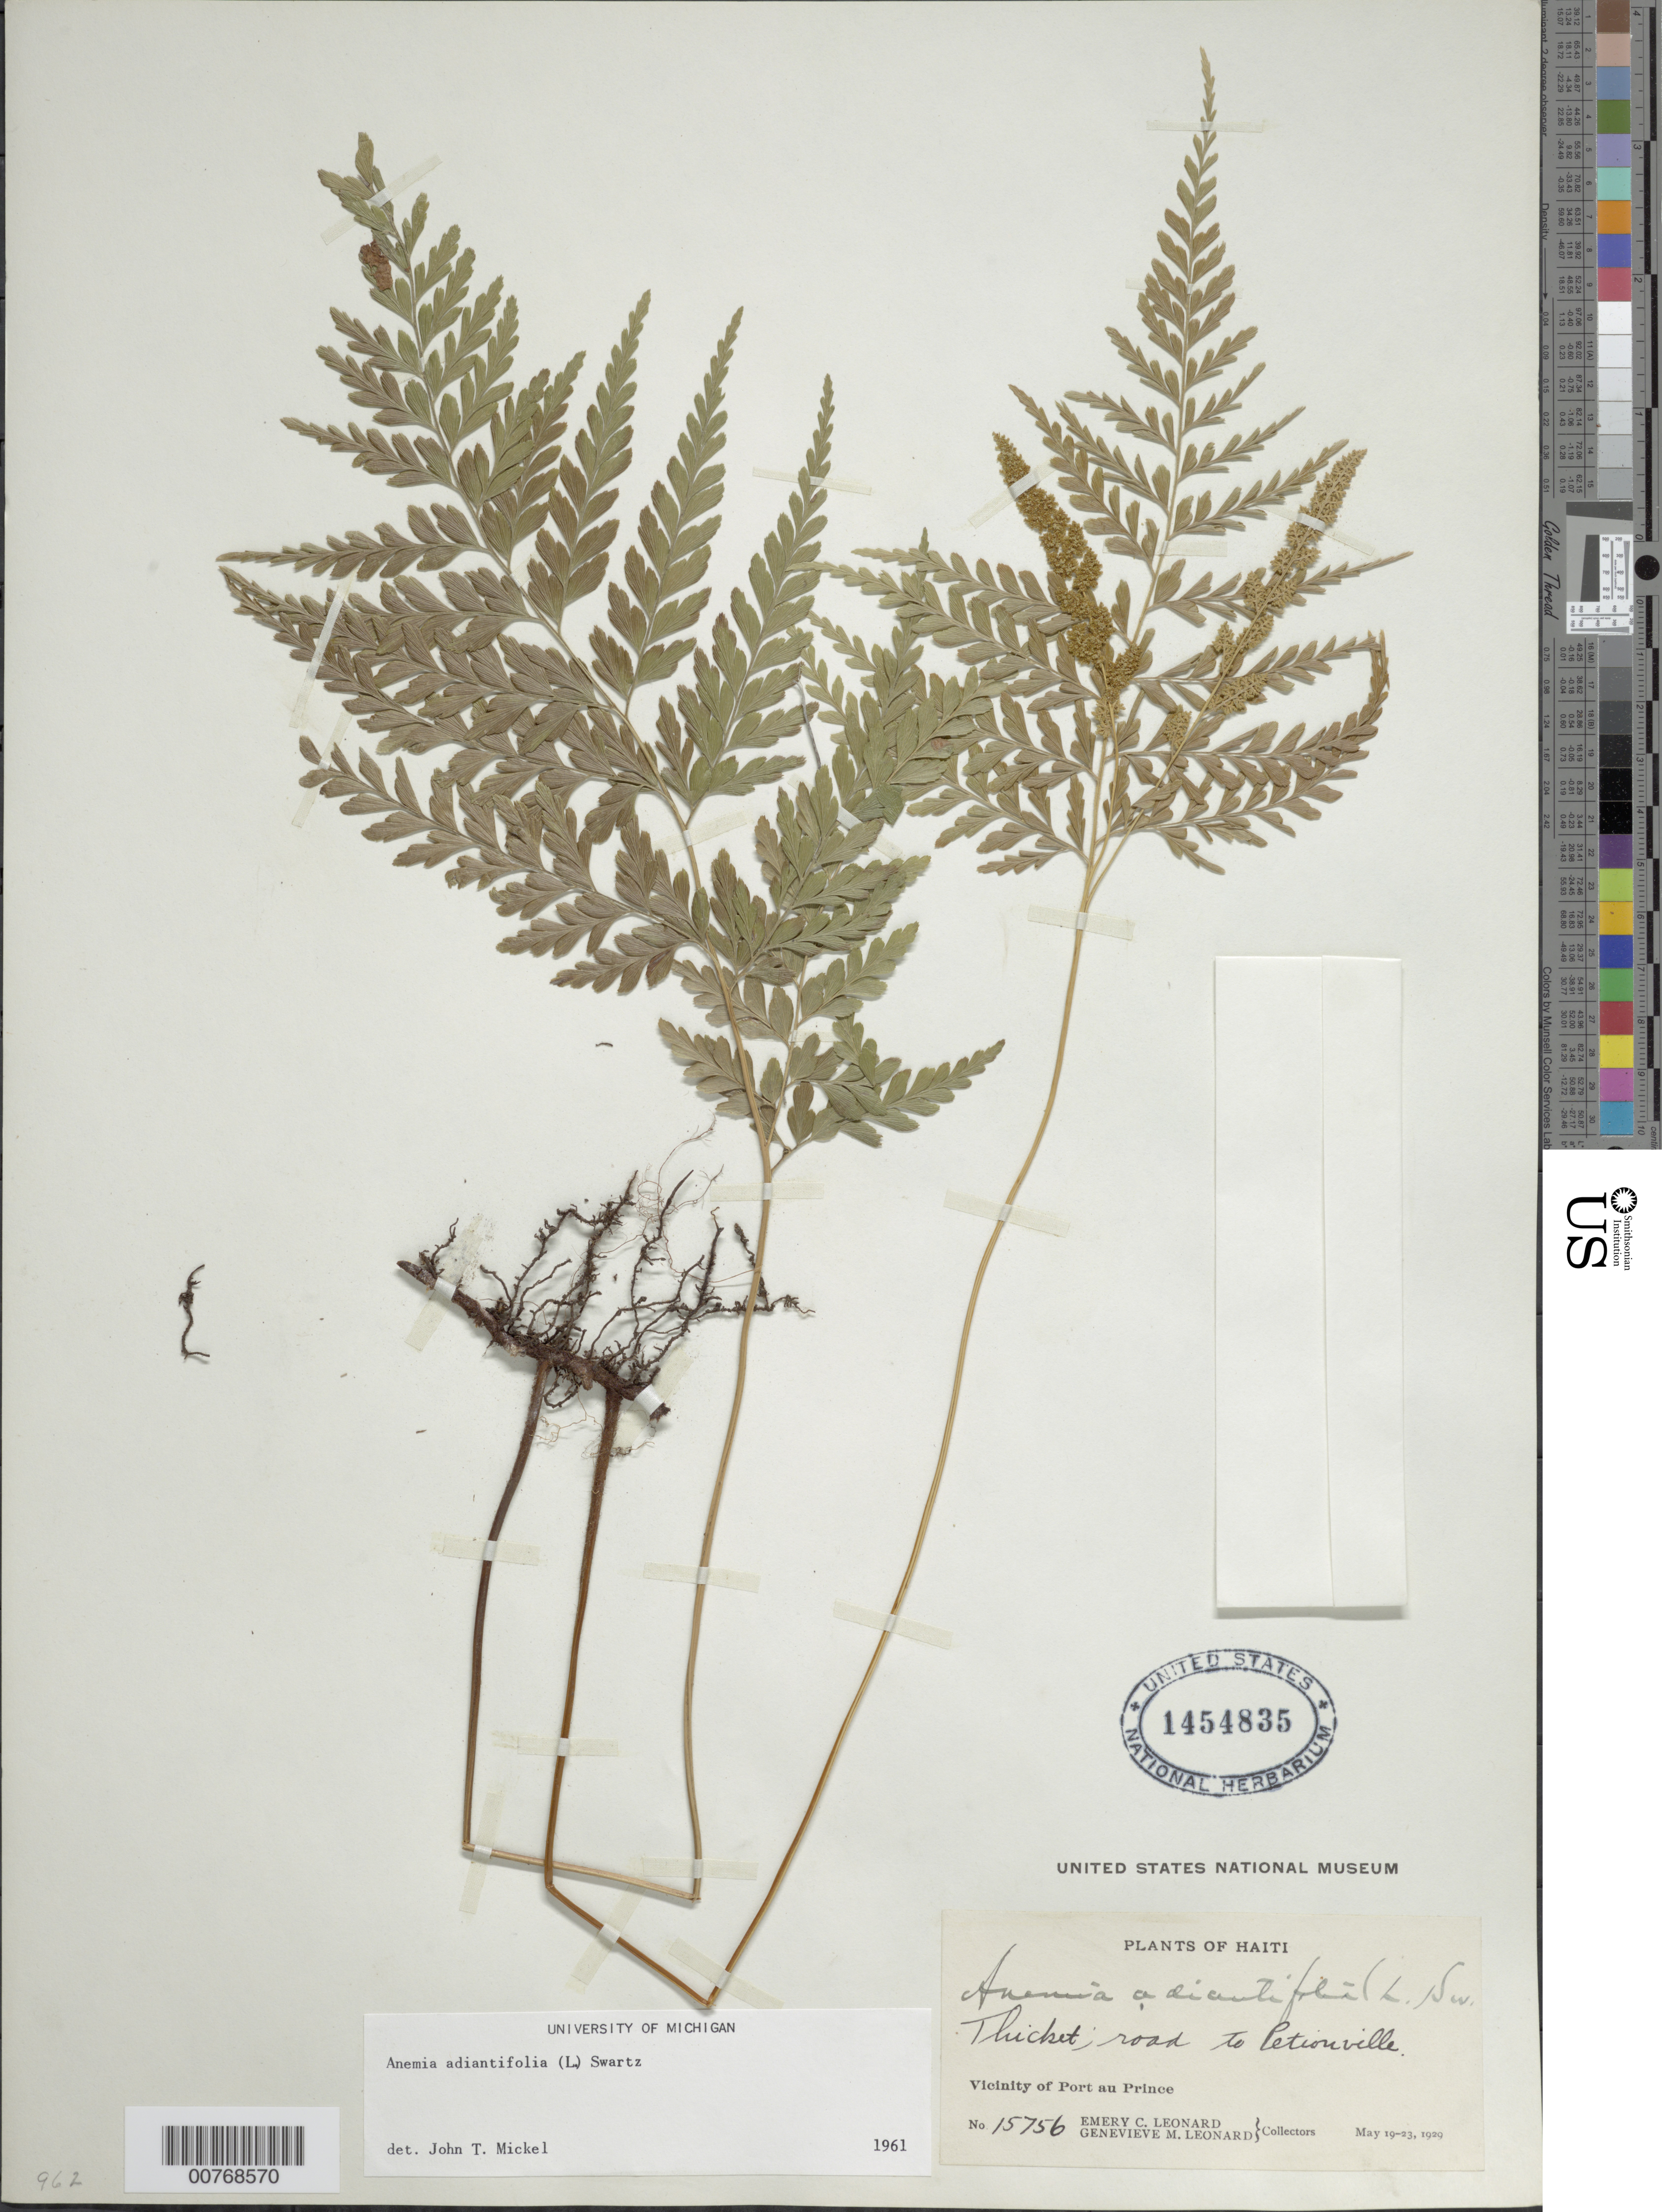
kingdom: Plantae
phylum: Tracheophyta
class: Polypodiopsida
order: Schizaeales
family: Anemiaceae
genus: Anemia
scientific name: Anemia adiantifolia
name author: (L.) Sw.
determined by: Mickel, J. T., (NY), New York Botanical Garden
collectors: E. C. Leonard & G. M. Leonard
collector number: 15756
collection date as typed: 19 May 1929 23 May 1929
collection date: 1929-05-19/1929-05-23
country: Haiti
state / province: Ouest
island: Hispaniola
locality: Vicinity of Port au Prince, road to Petionville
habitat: Thicket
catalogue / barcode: US 1454835